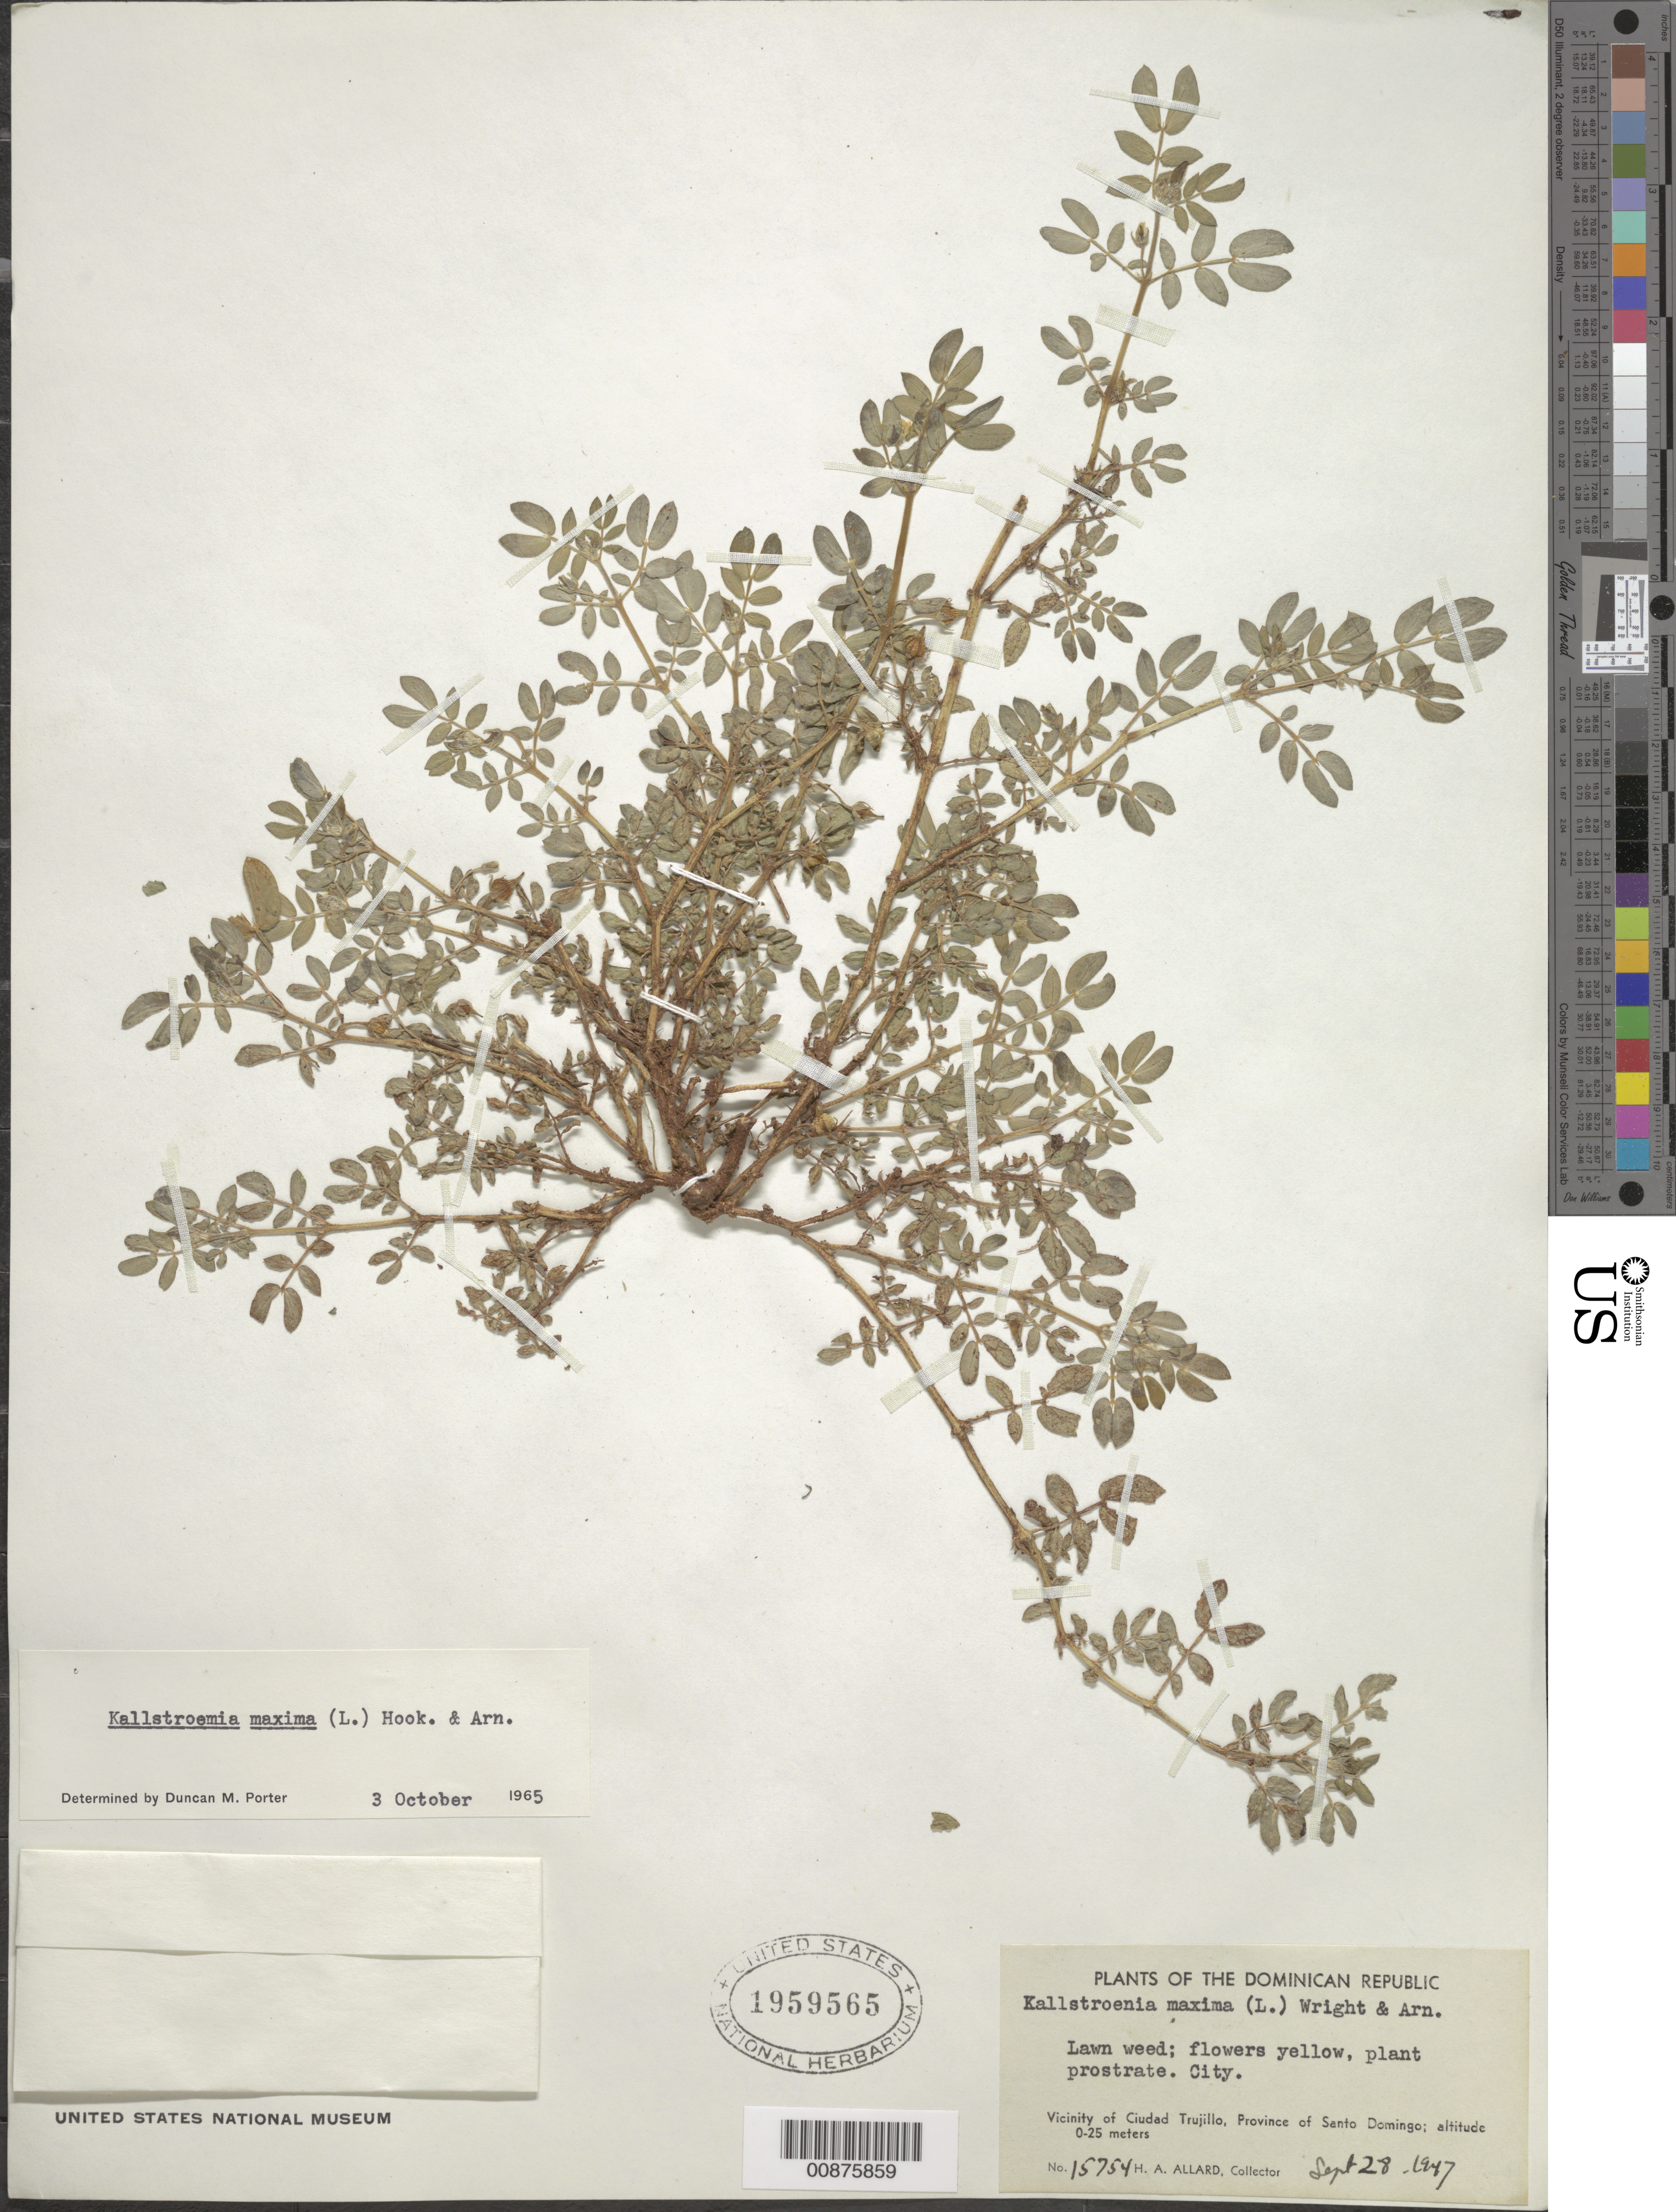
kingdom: Plantae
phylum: Tracheophyta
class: Magnoliopsida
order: Zygophyllales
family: Zygophyllaceae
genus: Kallstroemia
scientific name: Kallstroemia maxima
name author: (L.) Hook. & Arn.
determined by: Porter, D. M.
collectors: H. A. Allard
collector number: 15754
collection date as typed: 28 Sep 1947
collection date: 1947-09-28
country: Dominican Republic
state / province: Distrito Nacional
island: Hispaniola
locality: Vicinity of Santo Domingo City, in City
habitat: Lawn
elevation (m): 0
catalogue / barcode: US 1959565